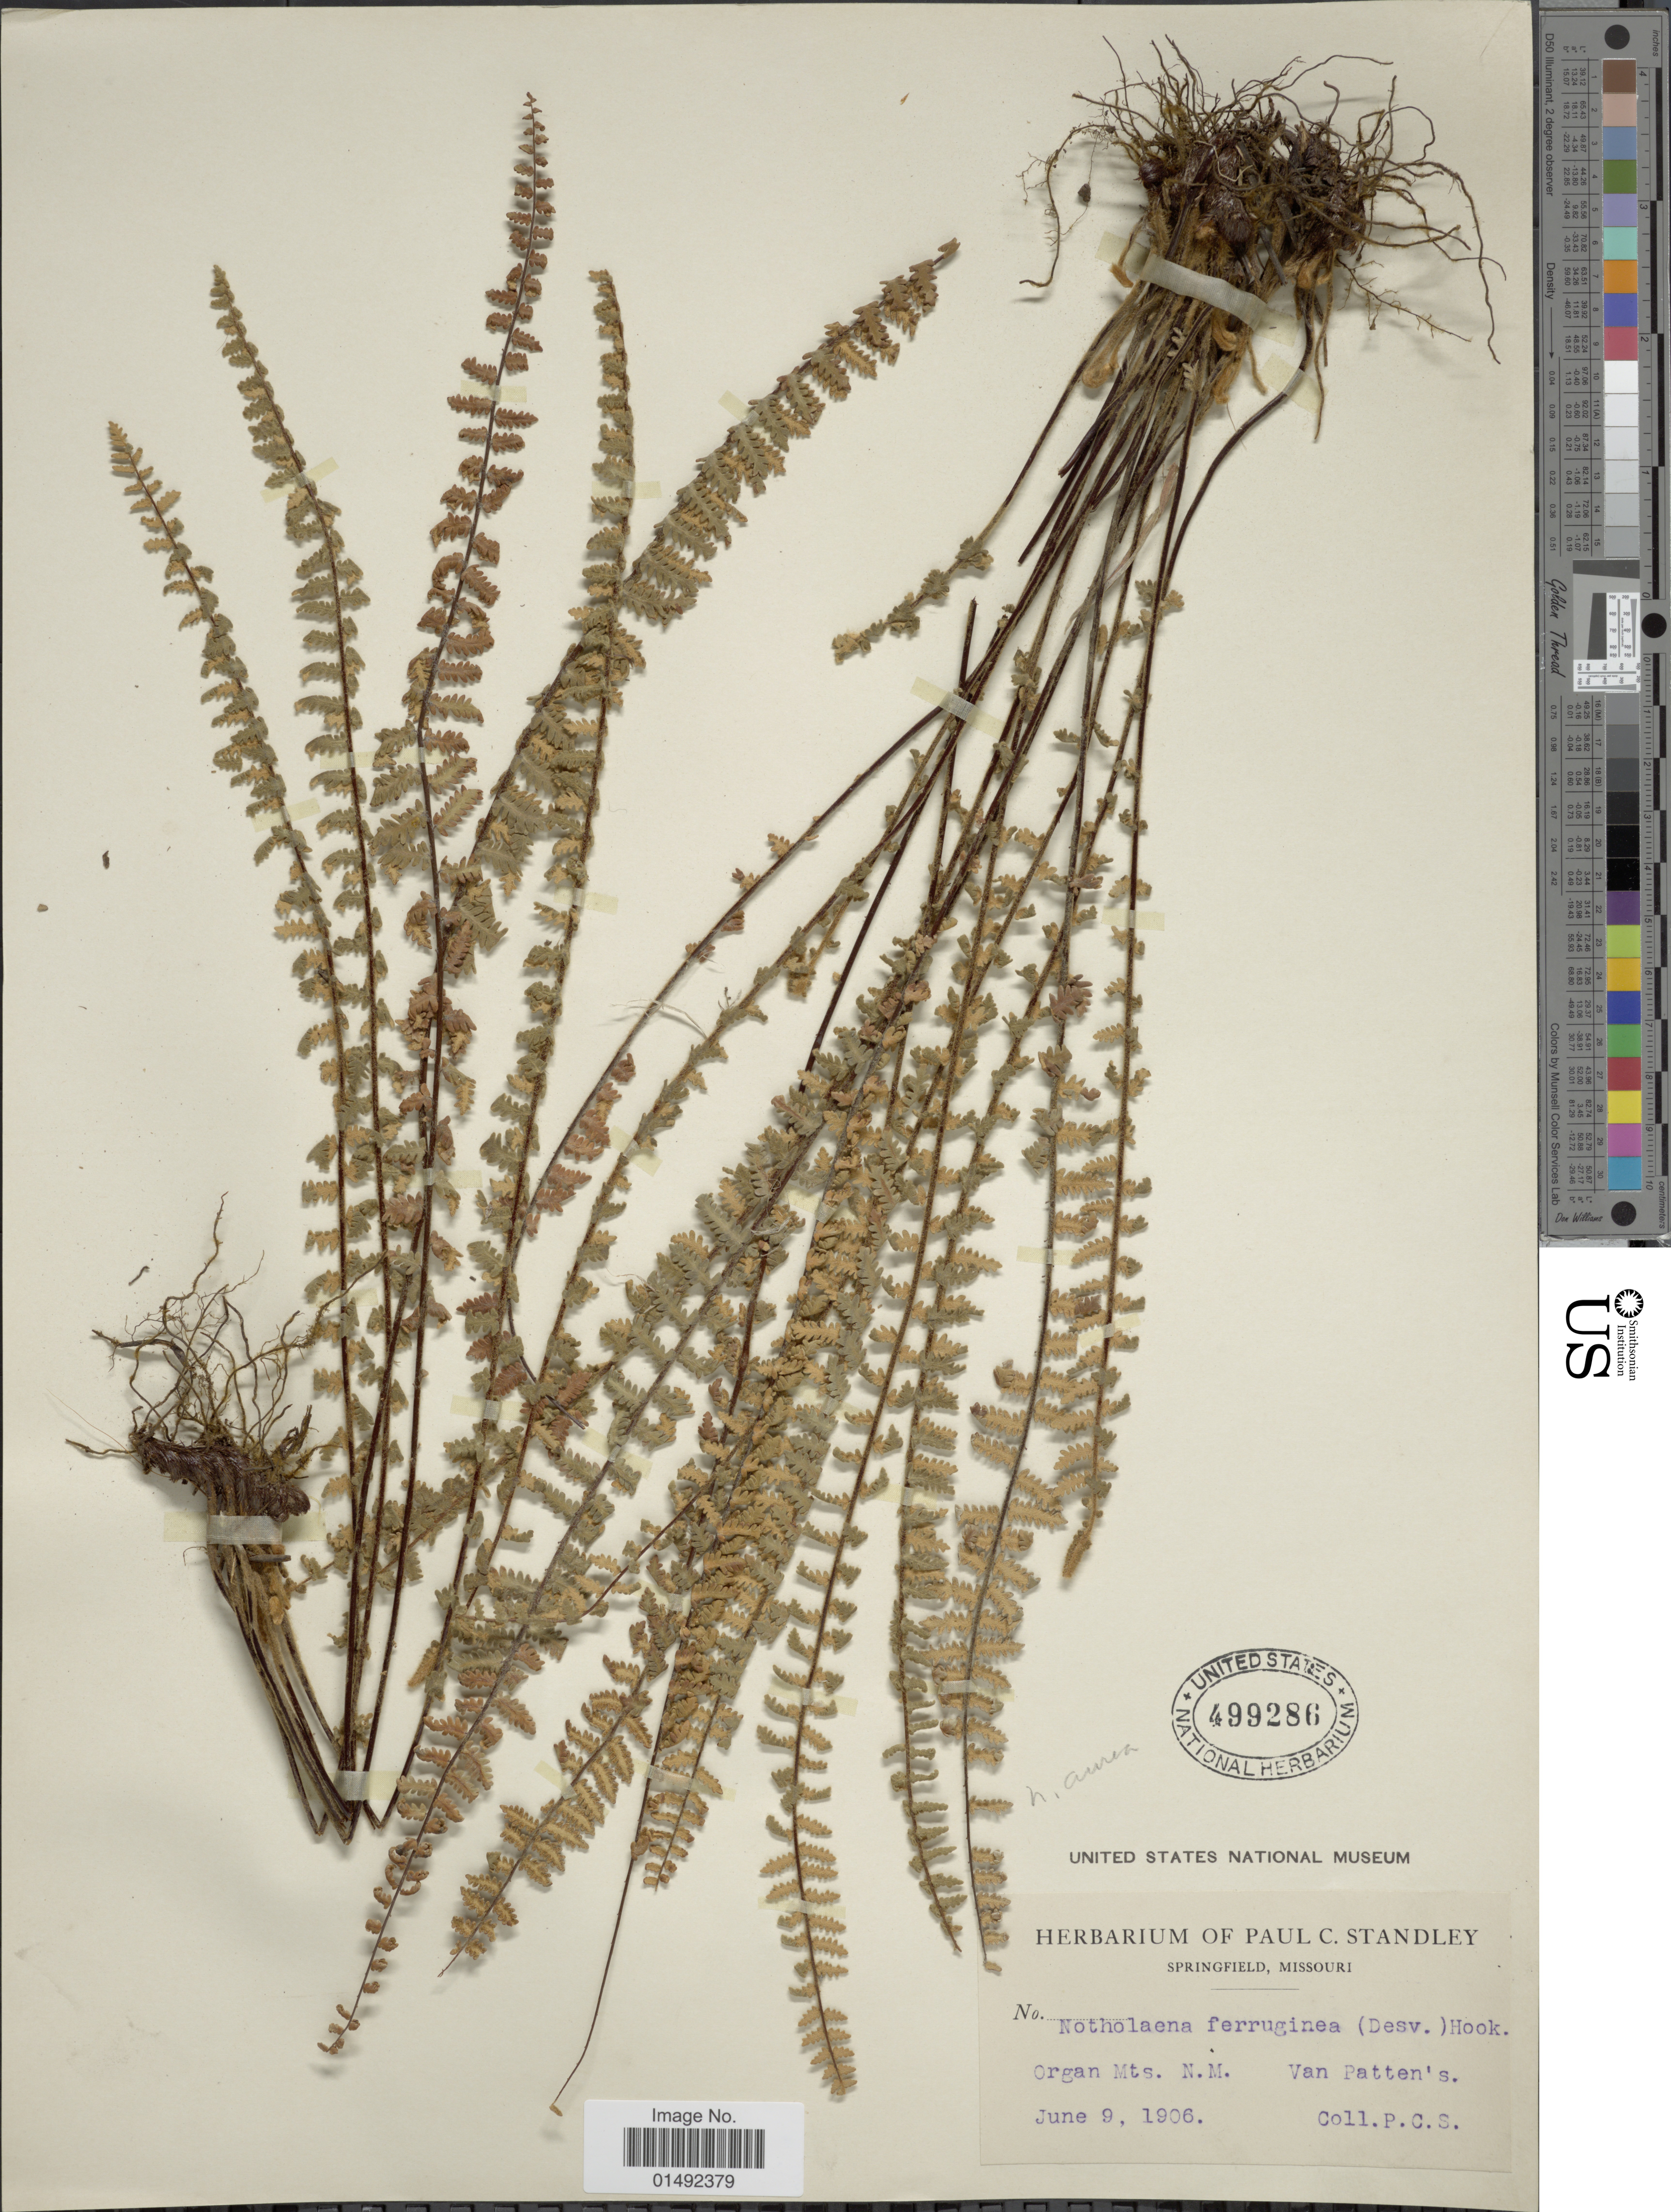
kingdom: Plantae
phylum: Tracheophyta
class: Polypodiopsida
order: Polypodiales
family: Pteridaceae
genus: Myriopteris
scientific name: Myriopteris aurea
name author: (Poir.) Grusz & Windham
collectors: P. C. Standley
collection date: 1906-06-09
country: United States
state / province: Missouri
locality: Organ Mts. N.M. Van Patten's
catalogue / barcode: US 499286